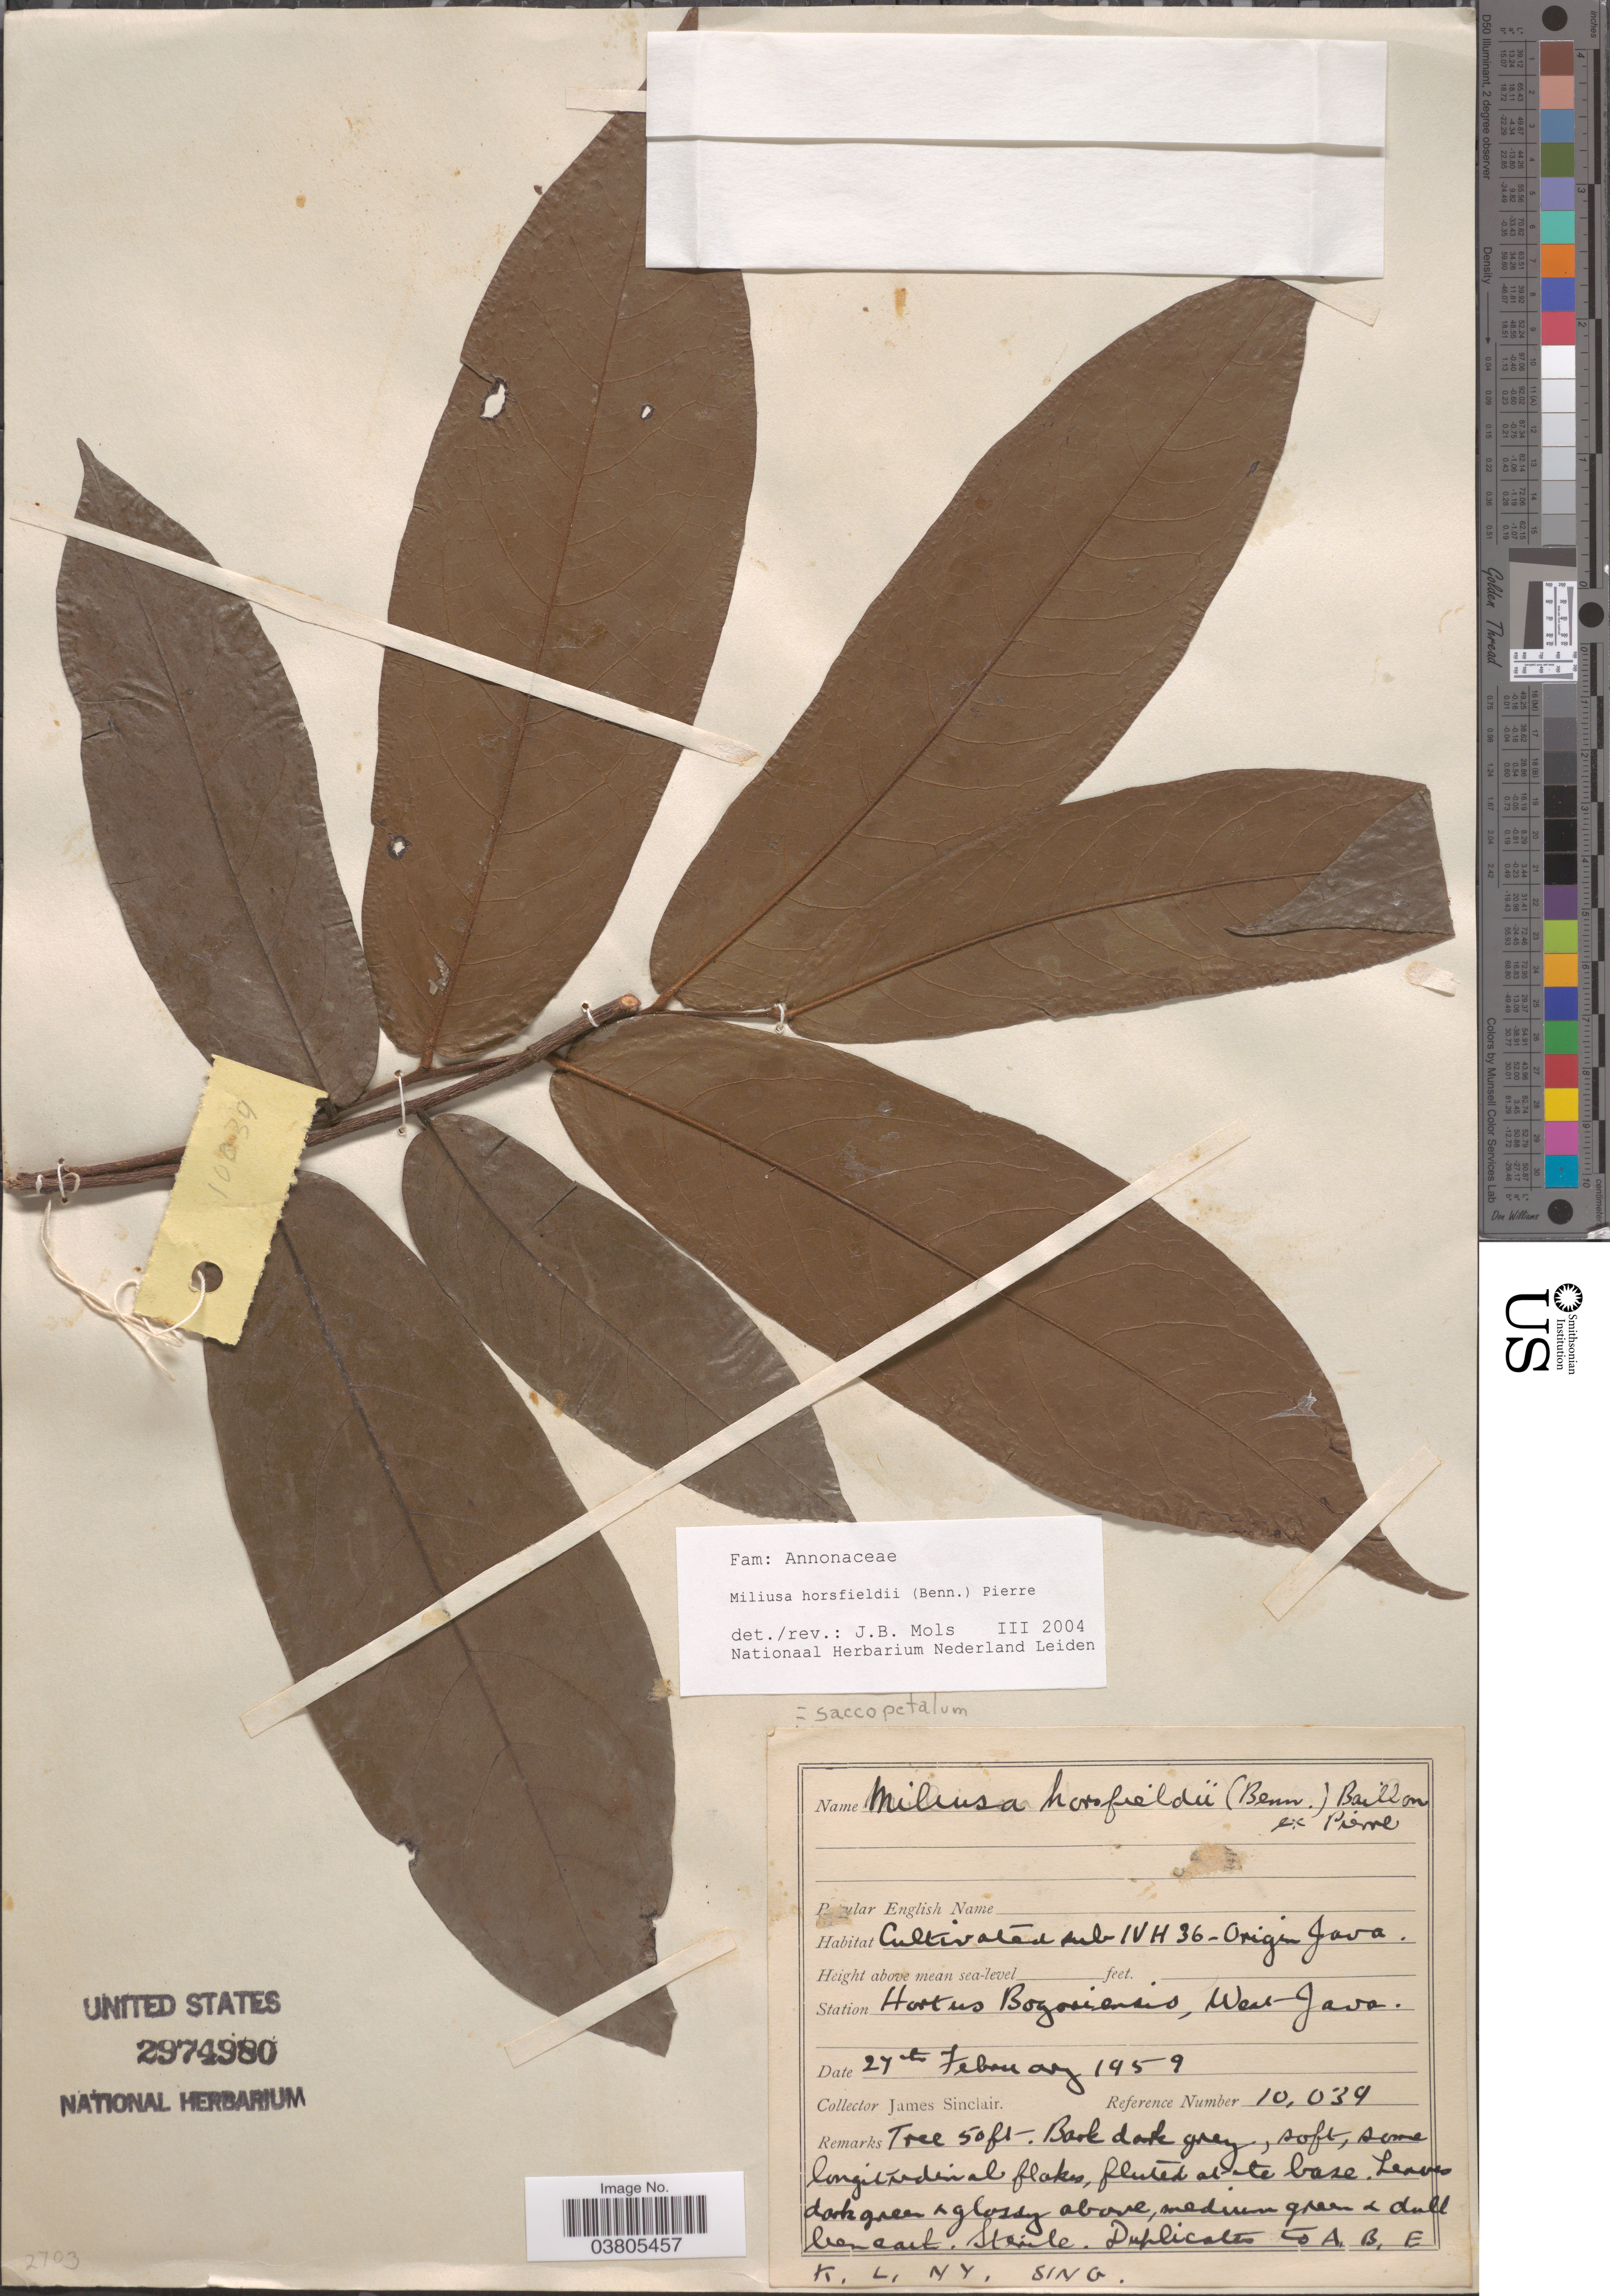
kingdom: Plantae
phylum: Tracheophyta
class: Magnoliopsida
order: Magnoliales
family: Annonaceae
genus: Miliusa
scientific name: Miliusa horsfieldii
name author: (Benn.) Baill. ex Pierre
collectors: J. Sinclair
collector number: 10039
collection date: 1959-02-27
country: Indonesia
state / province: Java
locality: Station Hortus Bogoriensis, West Java.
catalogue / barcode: US 2974980